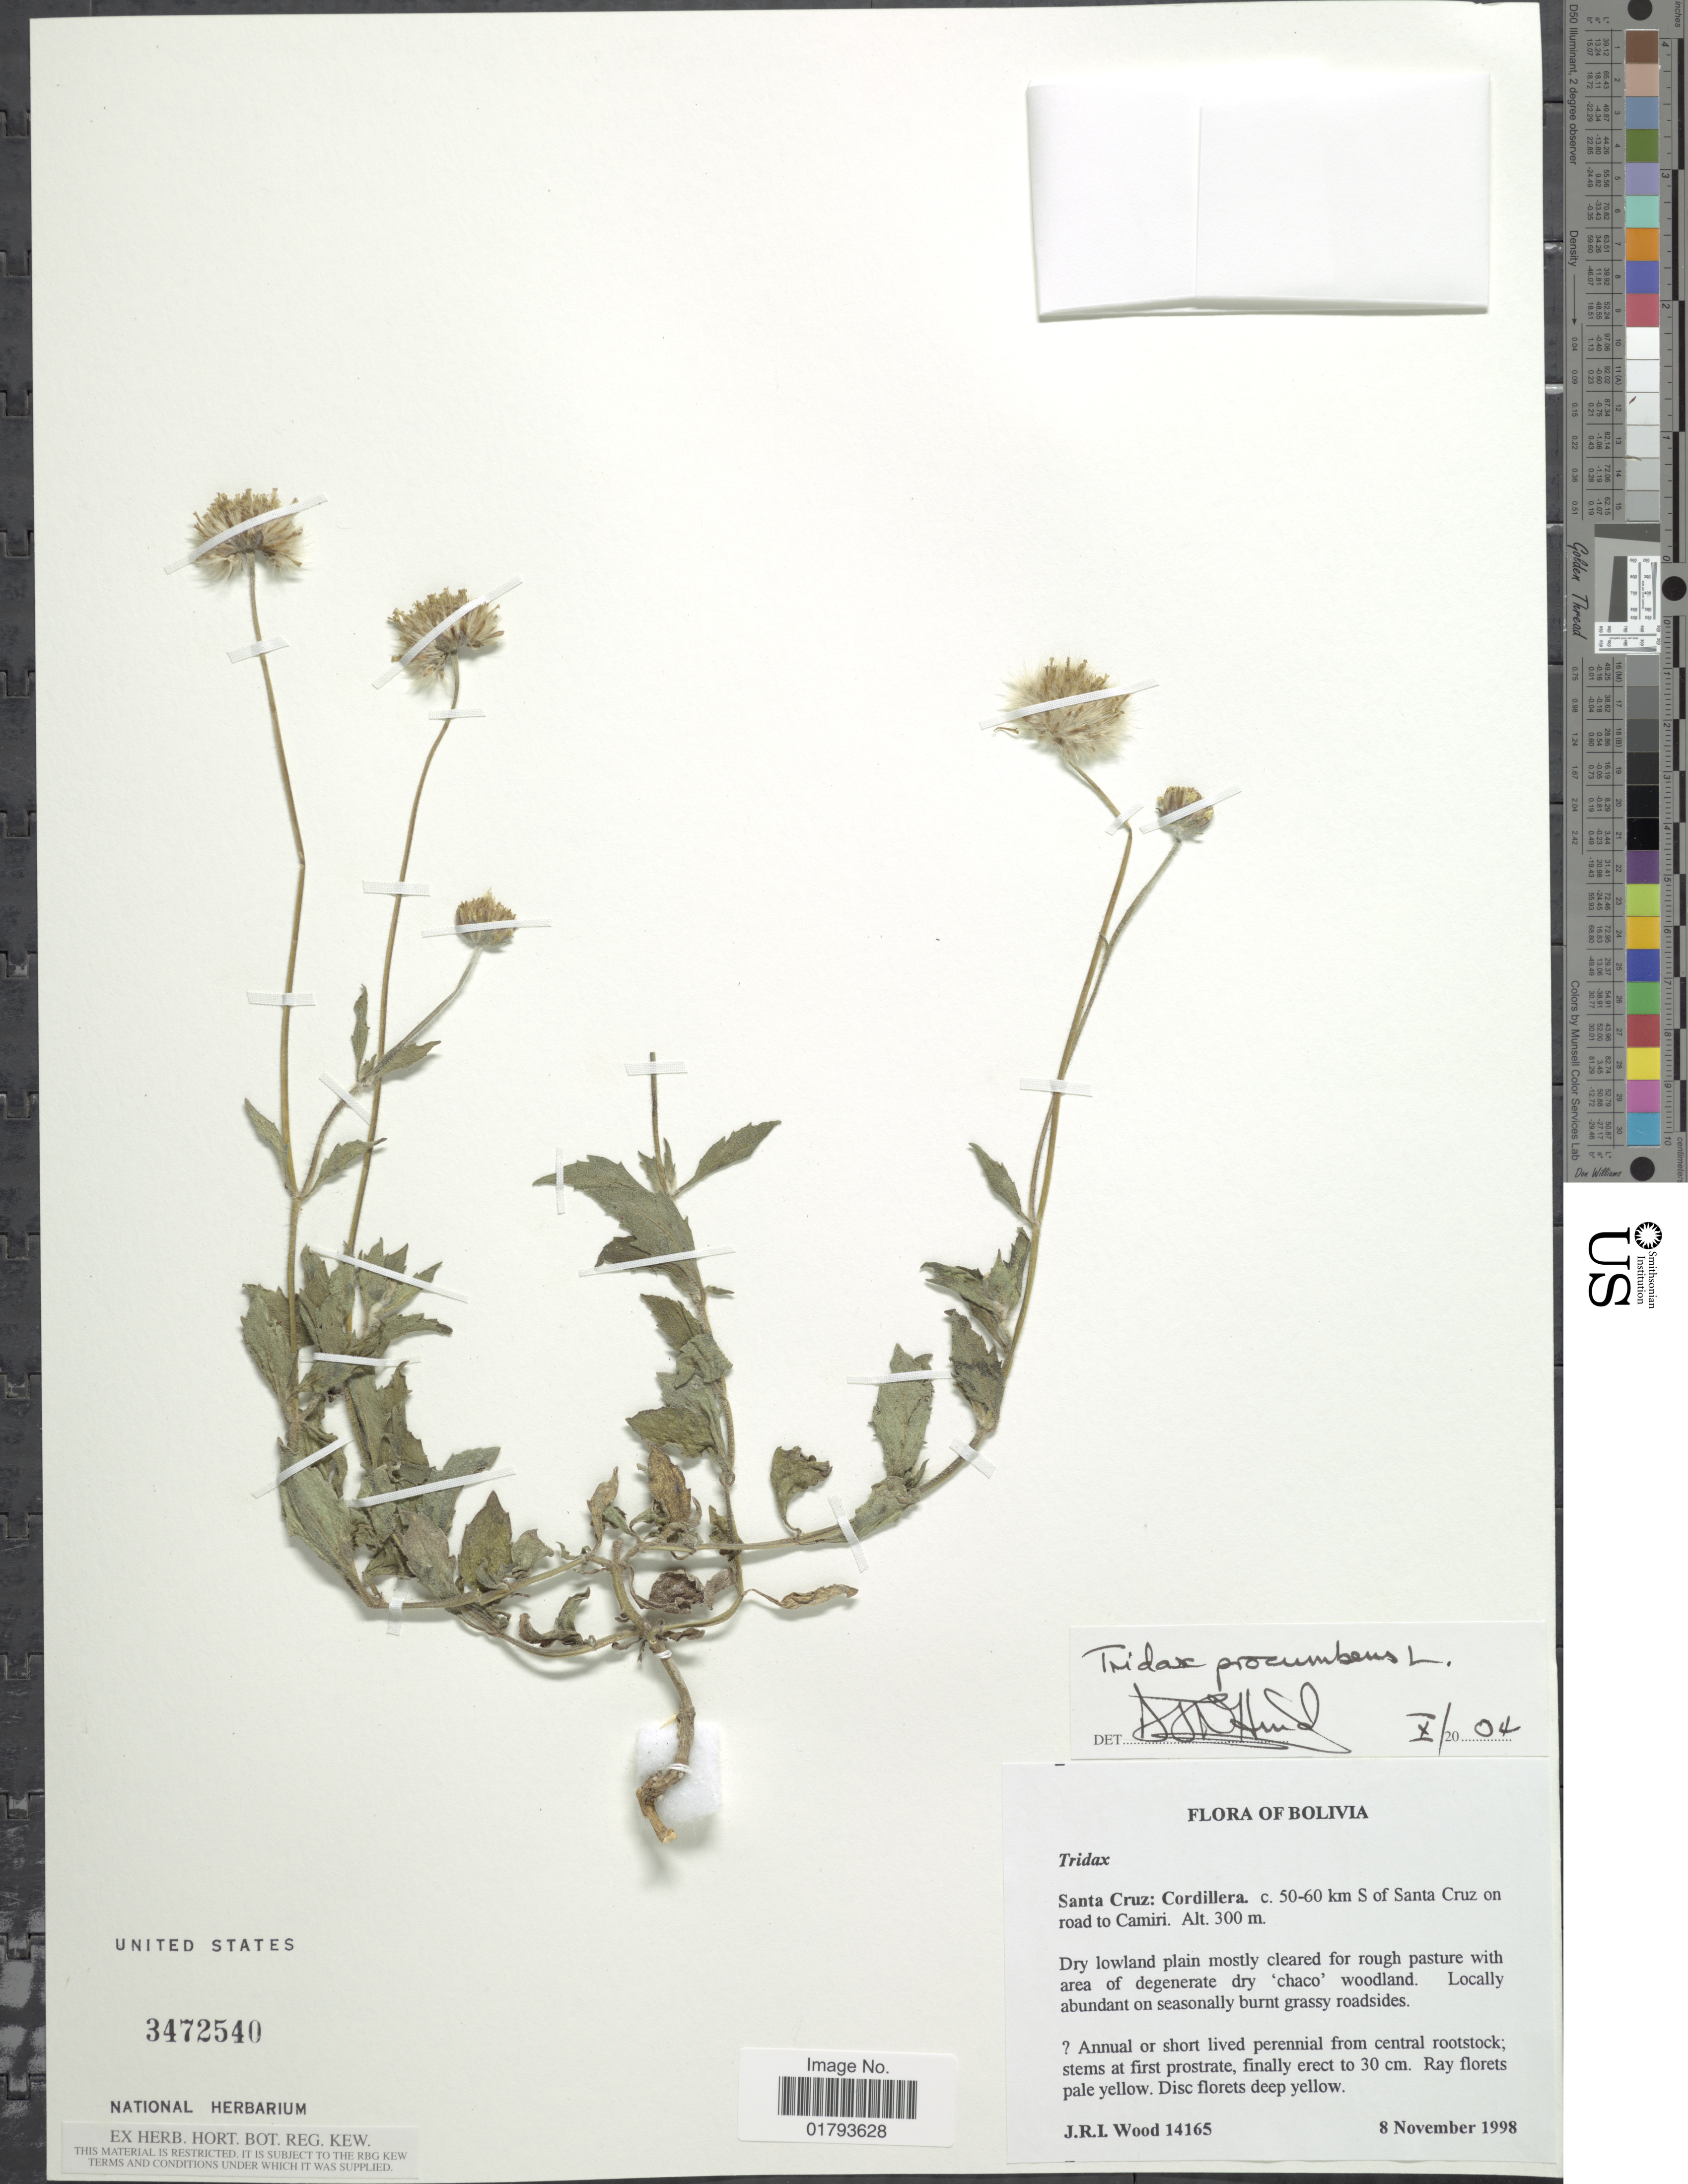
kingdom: Plantae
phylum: Tracheophyta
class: Magnoliopsida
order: Asterales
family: Asteraceae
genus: Tridax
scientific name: Tridax procumbens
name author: L.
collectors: J. R. I. Wood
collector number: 14165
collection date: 1998-11-08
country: Bolivia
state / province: Santa Cruz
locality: Santa Cruz: Cordillera: c.50-60 km S of Santa Cruz on road to Camiri.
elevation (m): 300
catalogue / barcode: US 3472540